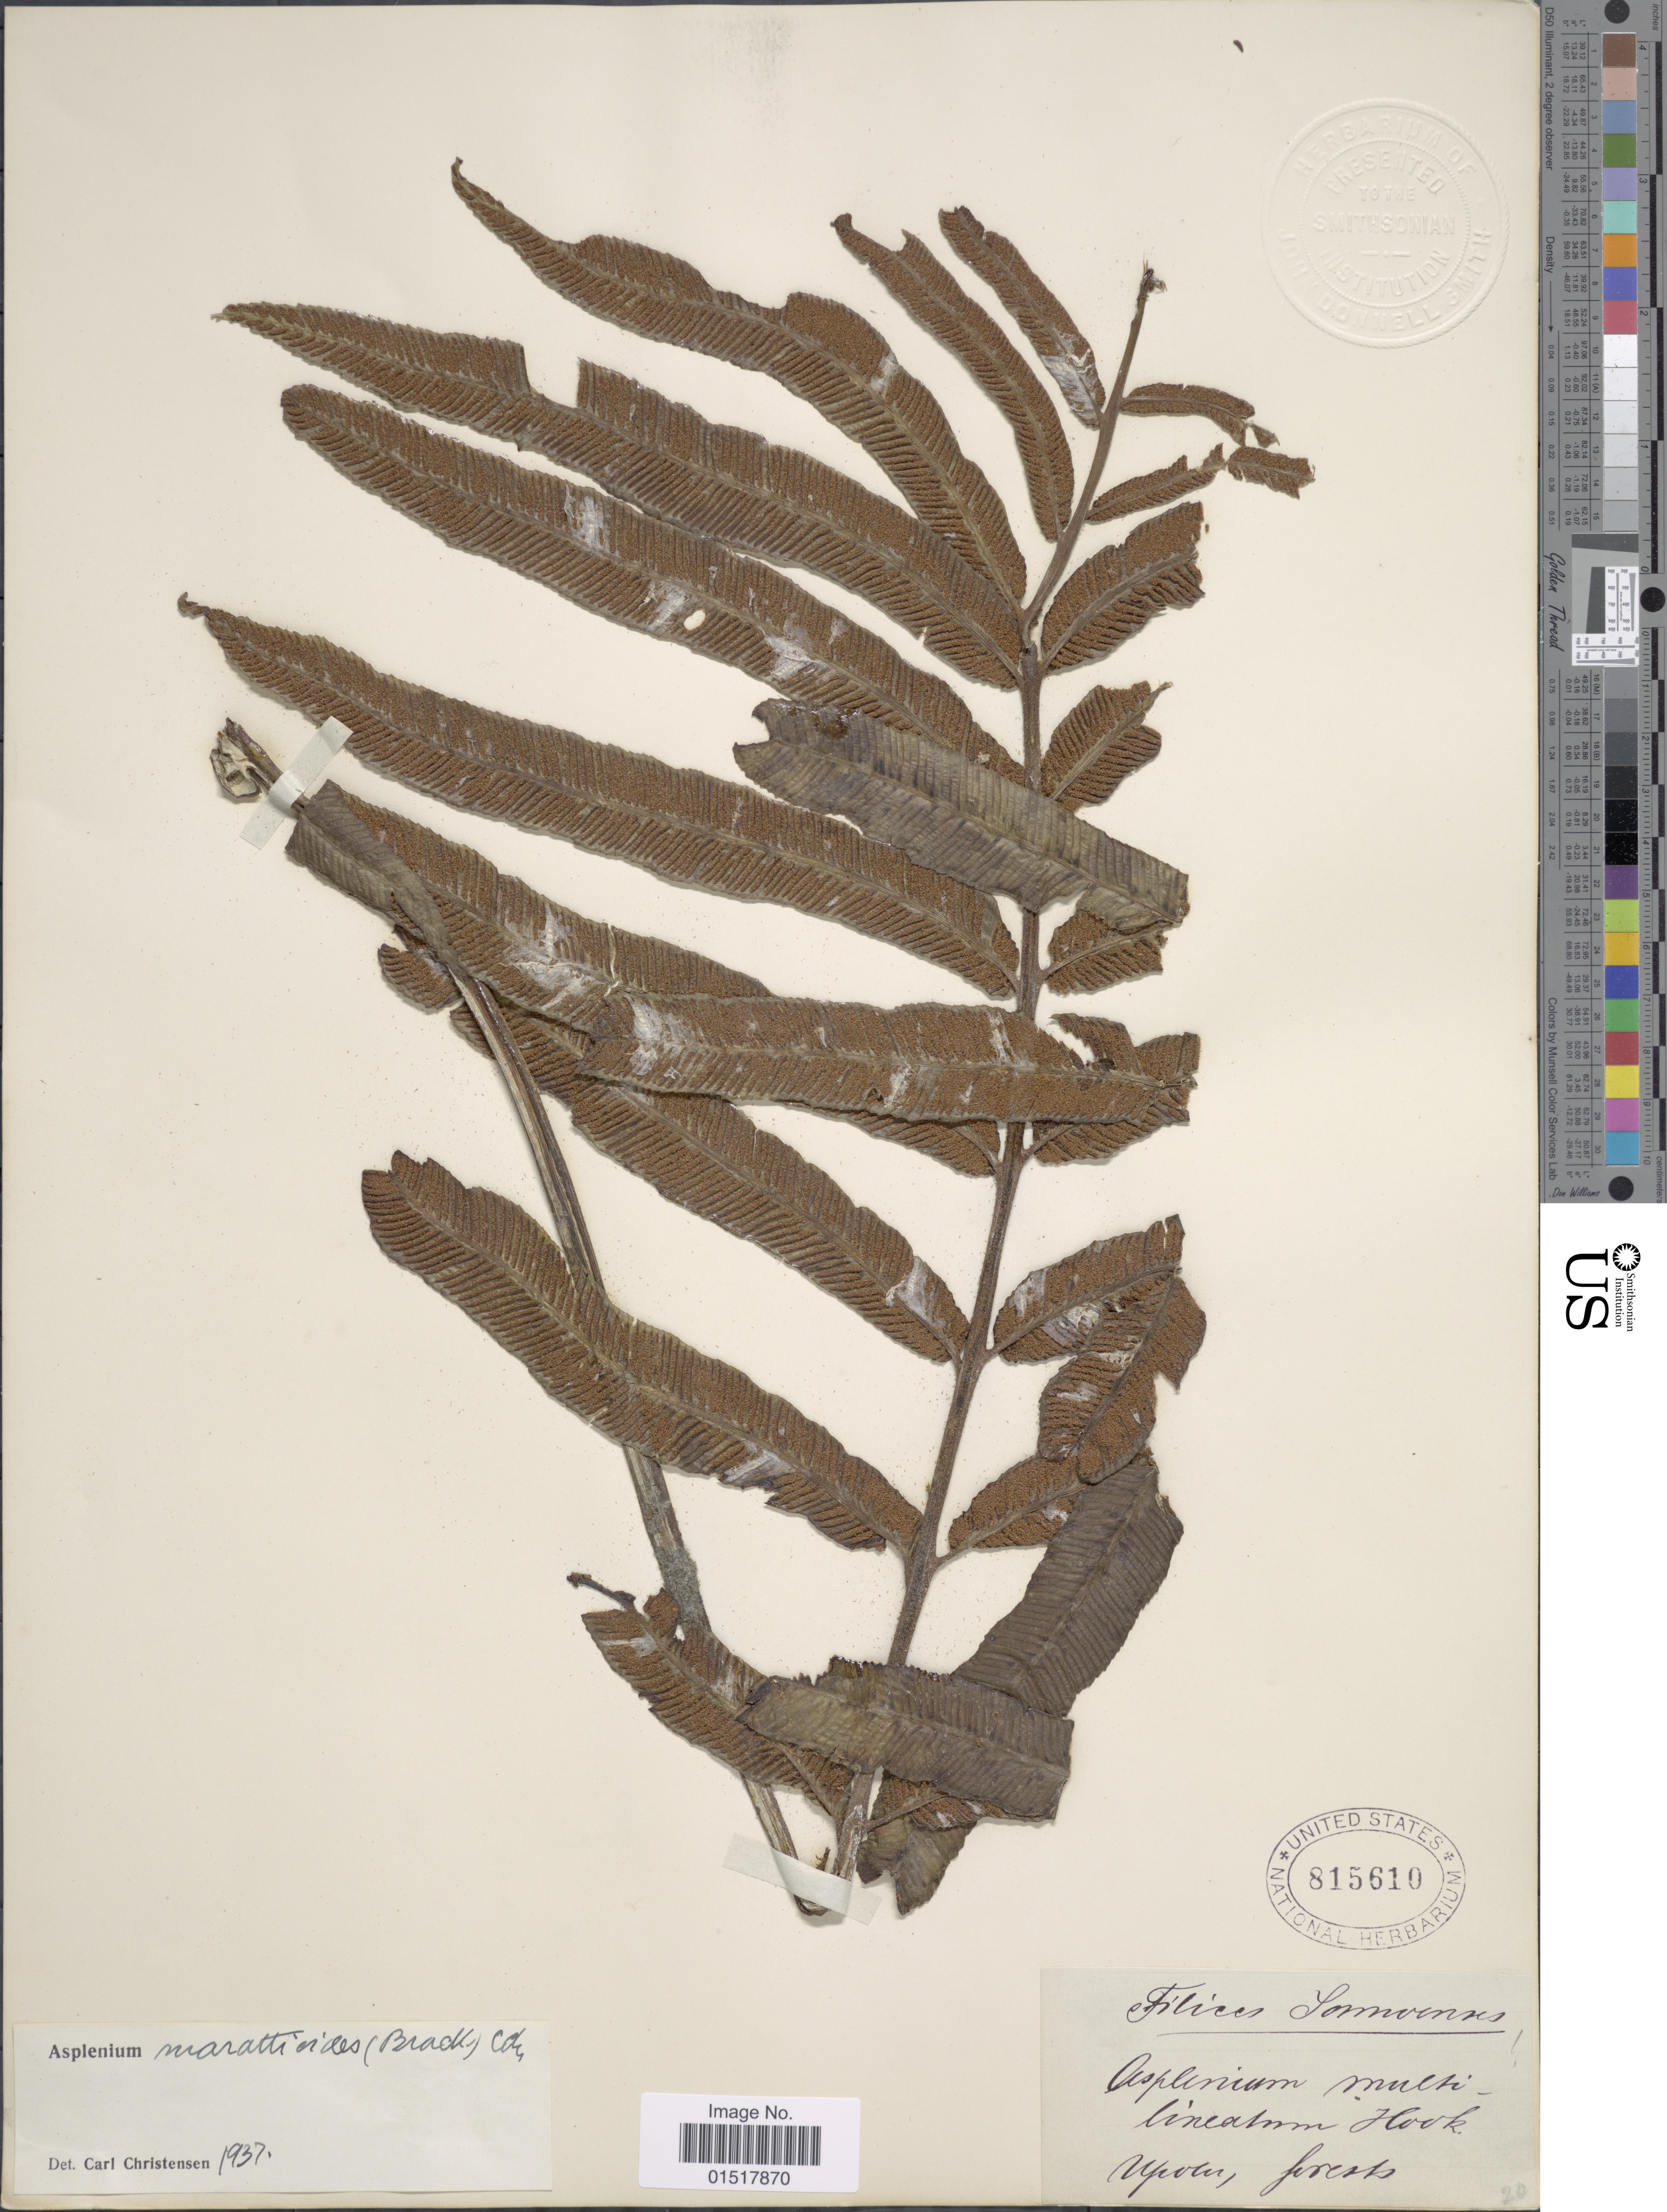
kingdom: Plantae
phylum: Tracheophyta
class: Polypodiopsida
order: Polypodiales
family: Aspleniaceae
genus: Asplenium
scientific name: Asplenium marattioides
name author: (Brack.) C. Chr.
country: Samoa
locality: Samoenses. Upolu, forests.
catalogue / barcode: US 815610